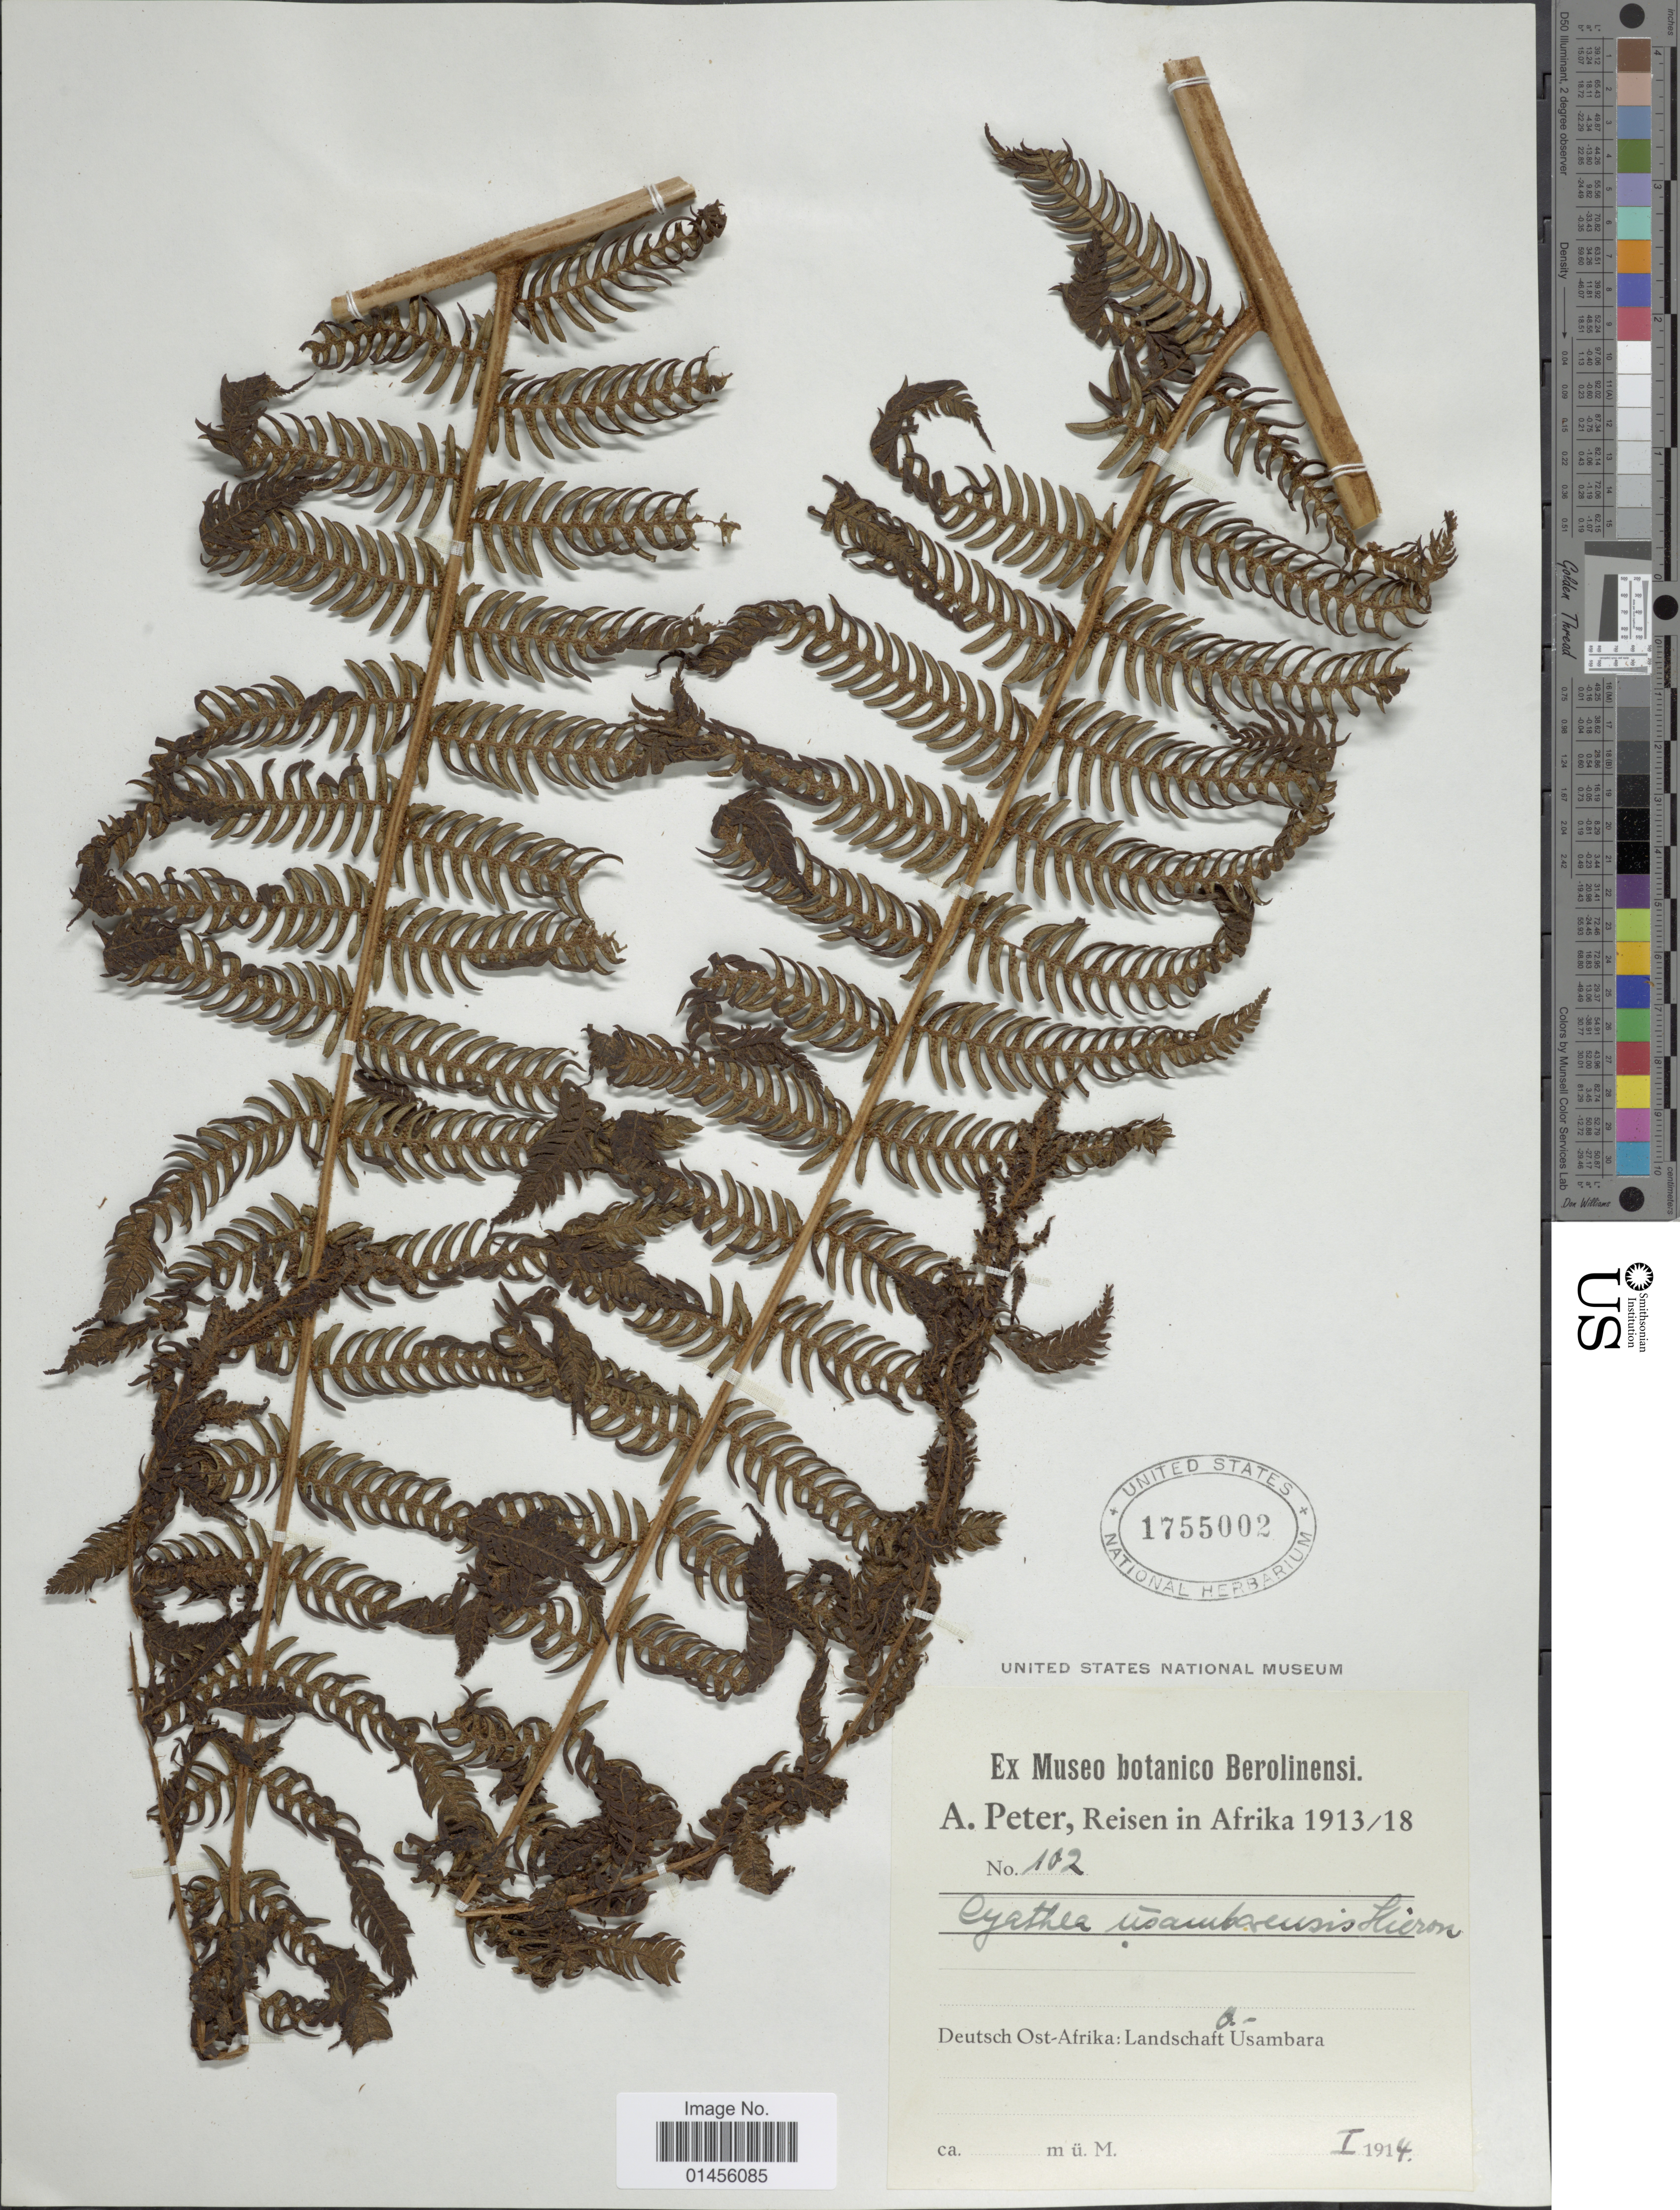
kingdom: Plantae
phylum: Tracheophyta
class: Polypodiopsida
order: Cyatheales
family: Cyatheaceae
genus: Alsophila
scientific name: Alsophila manniana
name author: (Hook.) R.M. Tryon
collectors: A. Peter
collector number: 102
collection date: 1914-01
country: Tanzania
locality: Deutsch Ost-Afrika: Landschaft Usambara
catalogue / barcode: US 1755002